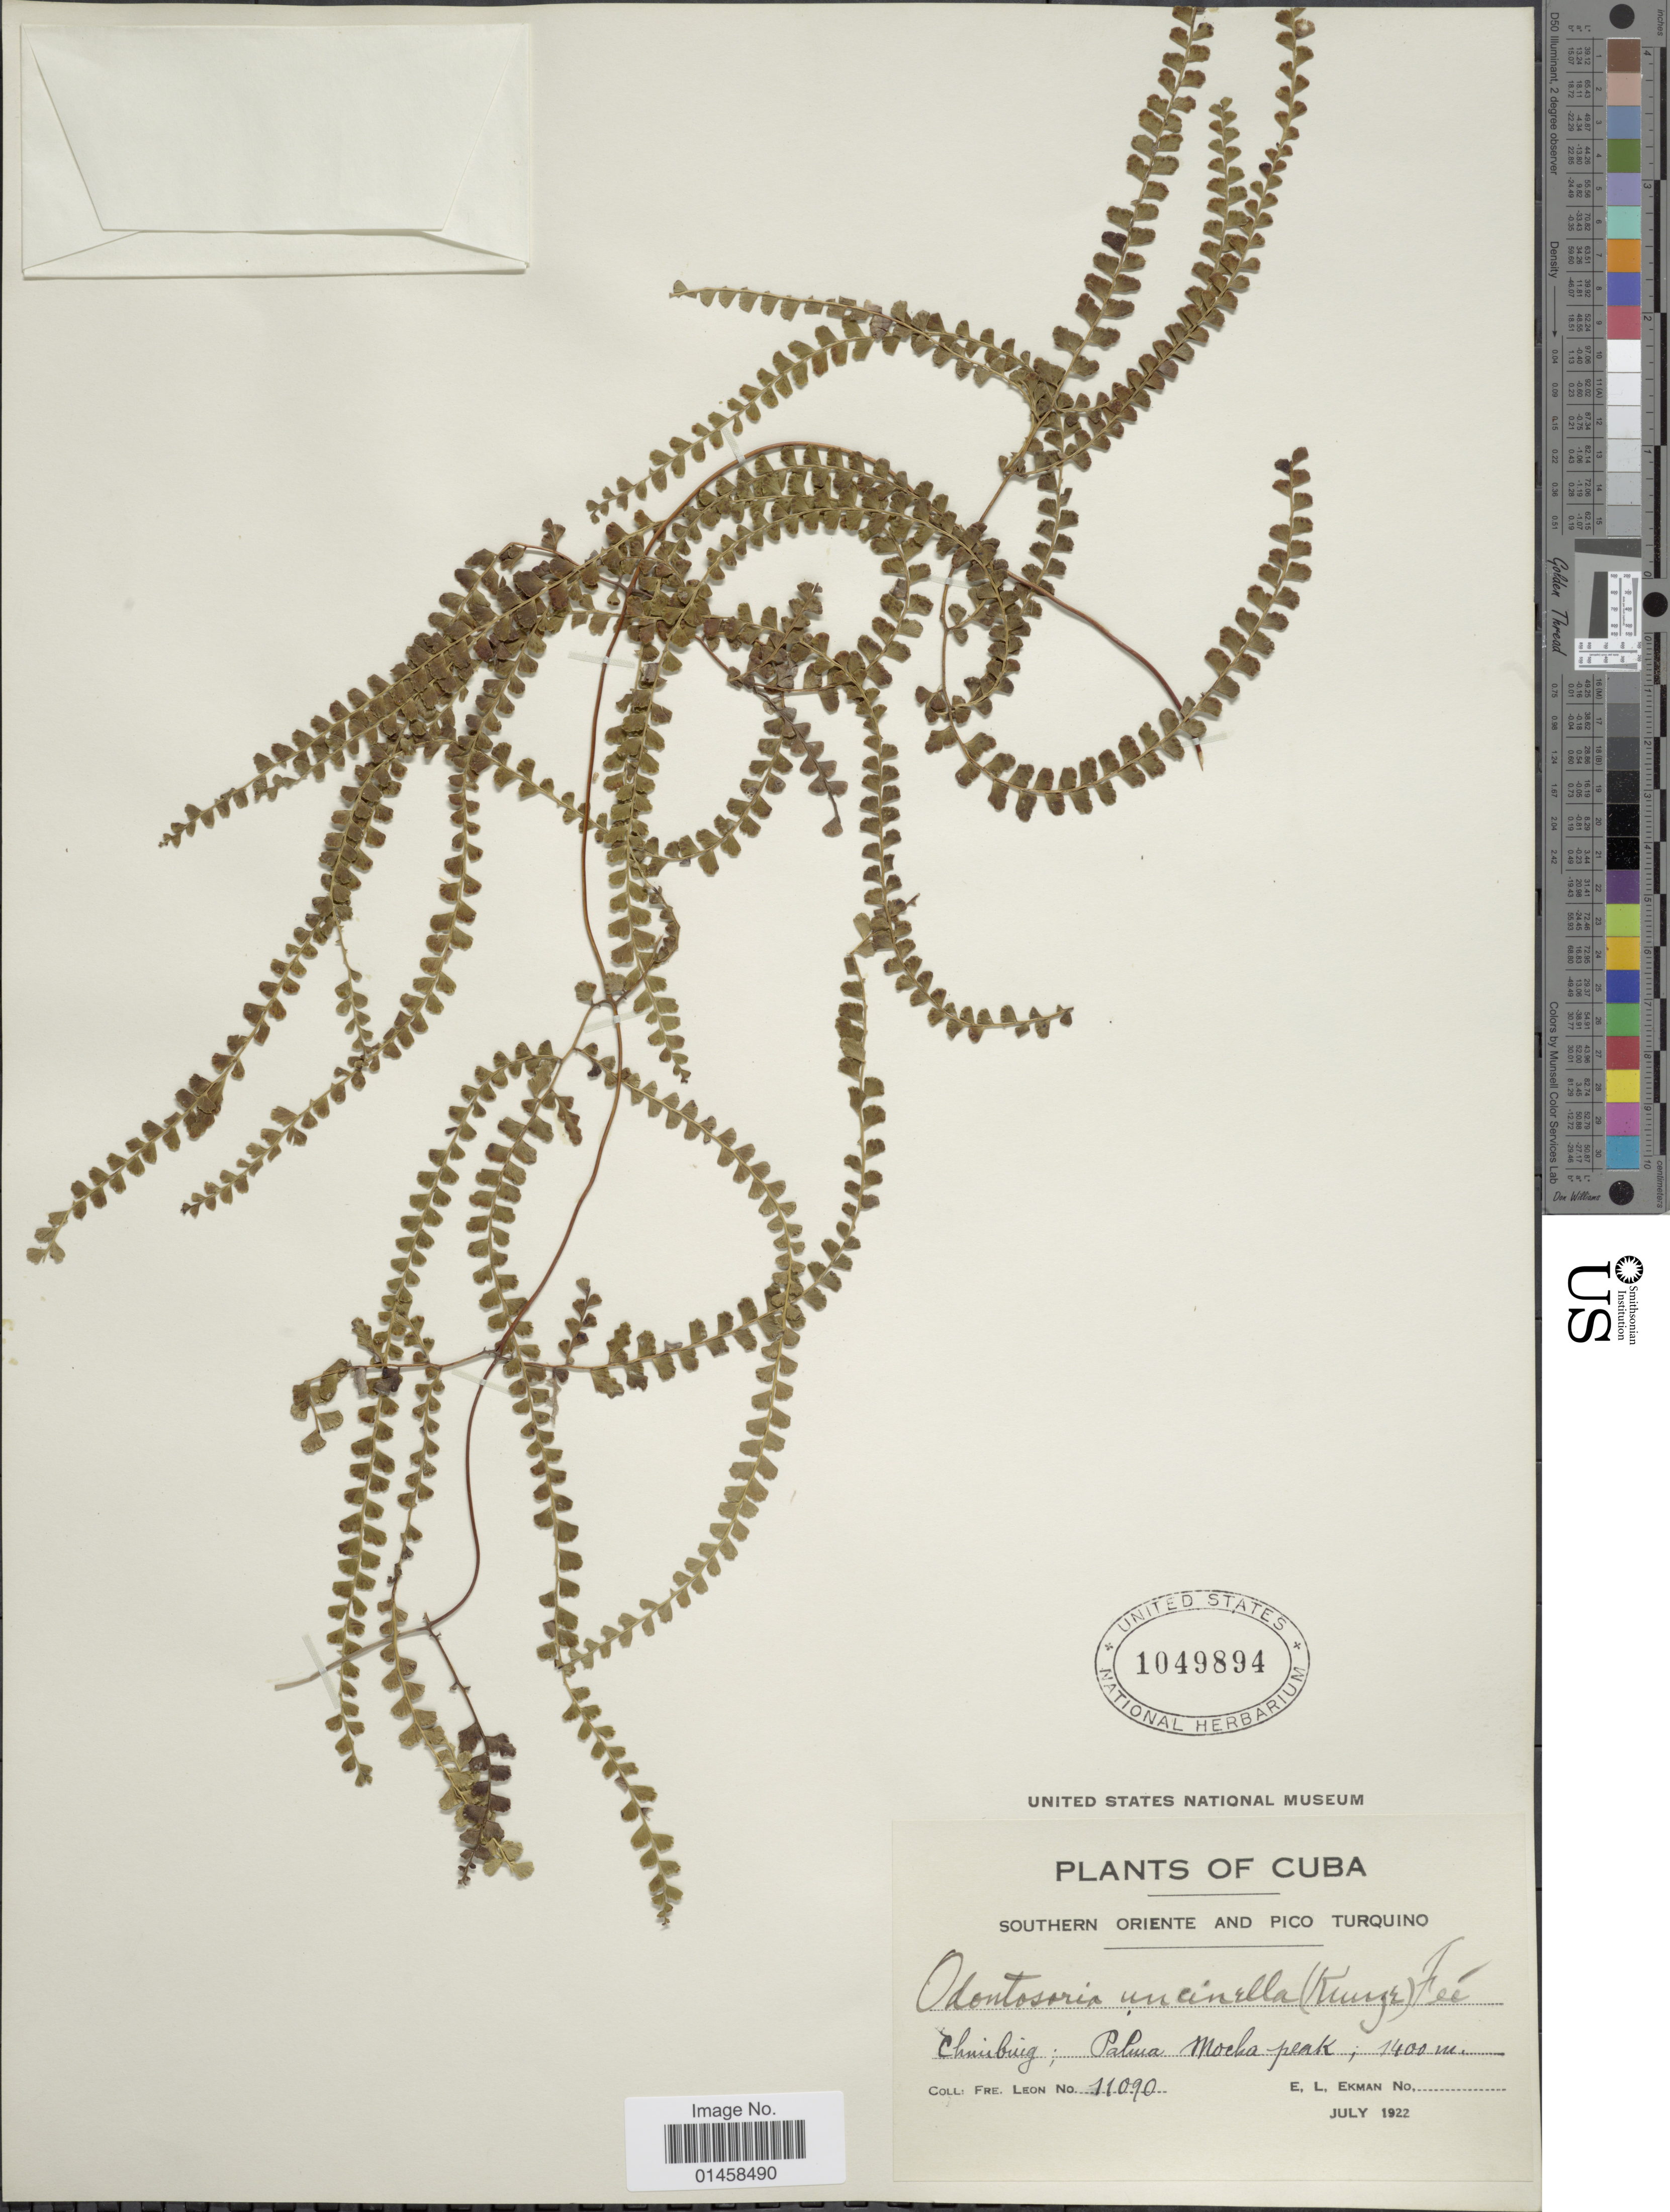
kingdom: Plantae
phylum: Tracheophyta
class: Polypodiopsida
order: Polypodiales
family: Lindsaeaceae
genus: Odontosoria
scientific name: Odontosoria scandens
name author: (Desv.) C. Chr.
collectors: Bro. León & E. L. Ekman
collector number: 71090*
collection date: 1922-07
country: Cuba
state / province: Oriente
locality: Southern Oriente and Pico Turquino, Palma Mocha peak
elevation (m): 1400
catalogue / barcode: US 1049894